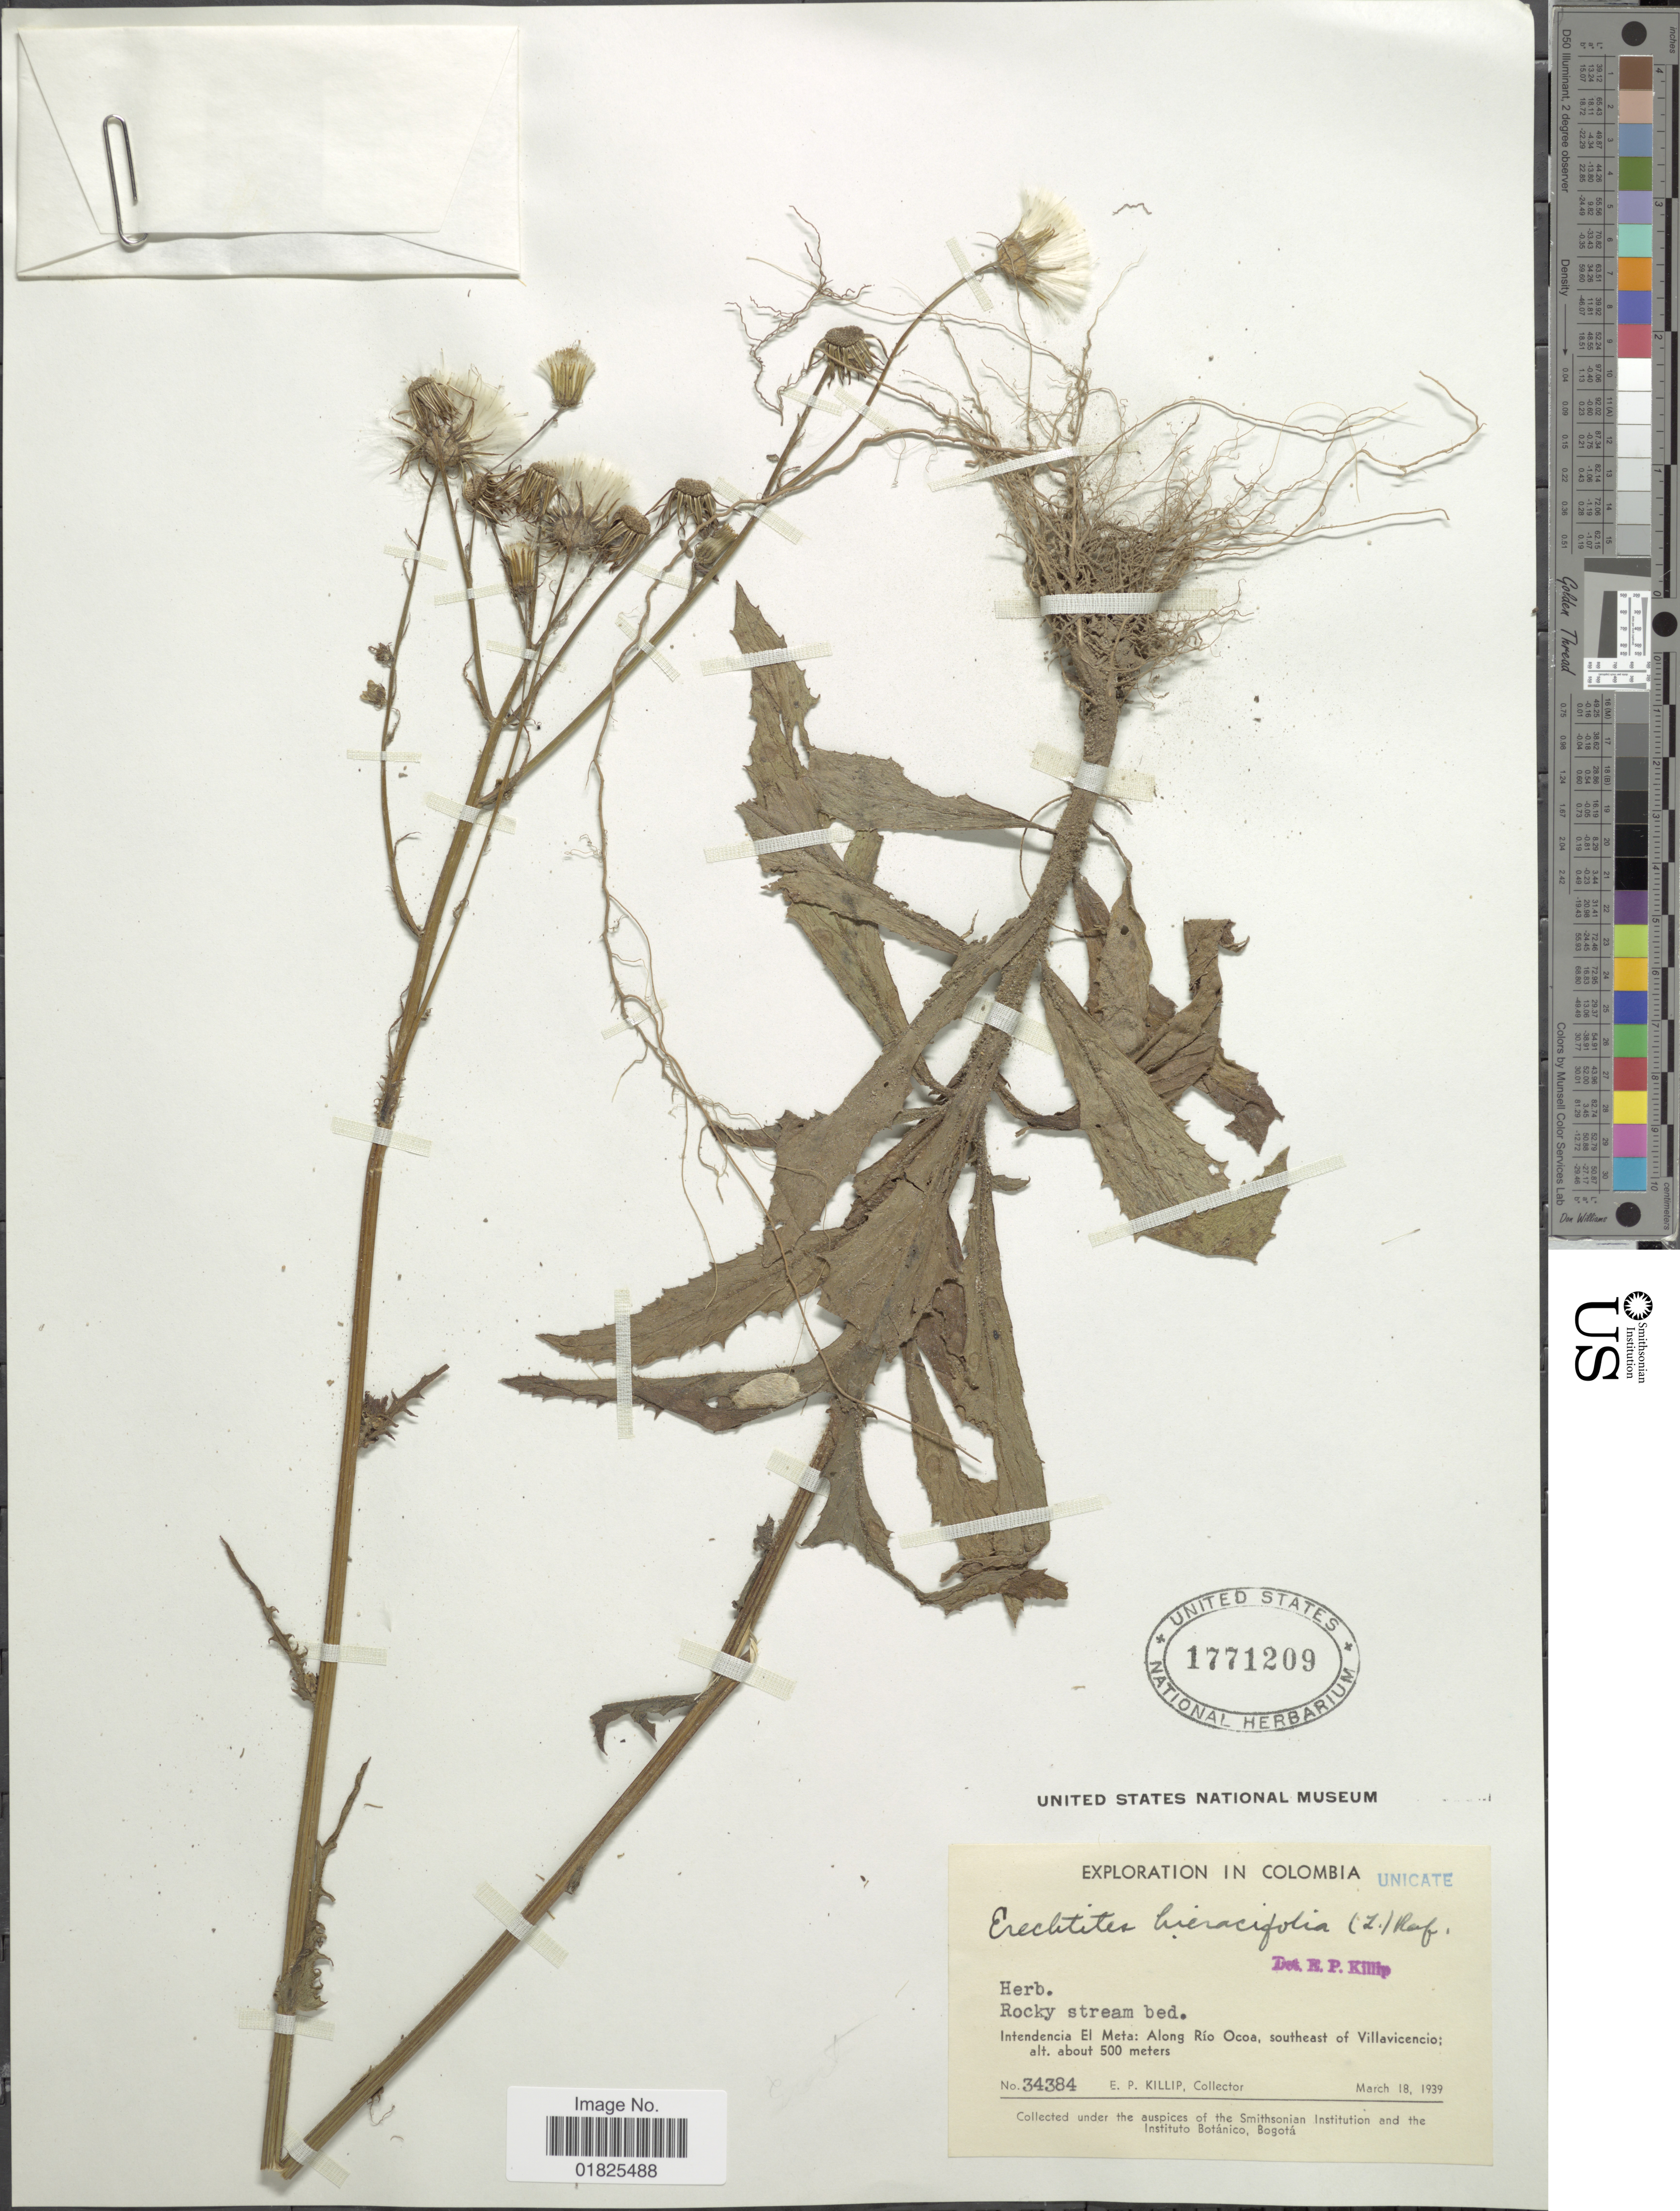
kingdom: Plantae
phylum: Tracheophyta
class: Magnoliopsida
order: Asterales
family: Asteraceae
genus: Erechtites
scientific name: Erechtites hieraciifolius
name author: (L.) Raf. ex DC.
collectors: E. P. Killip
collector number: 34384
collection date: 1939-03-18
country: Colombia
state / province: Meta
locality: Intendencia El Meta: Along Rio Ocoa, southeast of Villavicencio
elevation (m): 500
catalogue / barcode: US 1771209